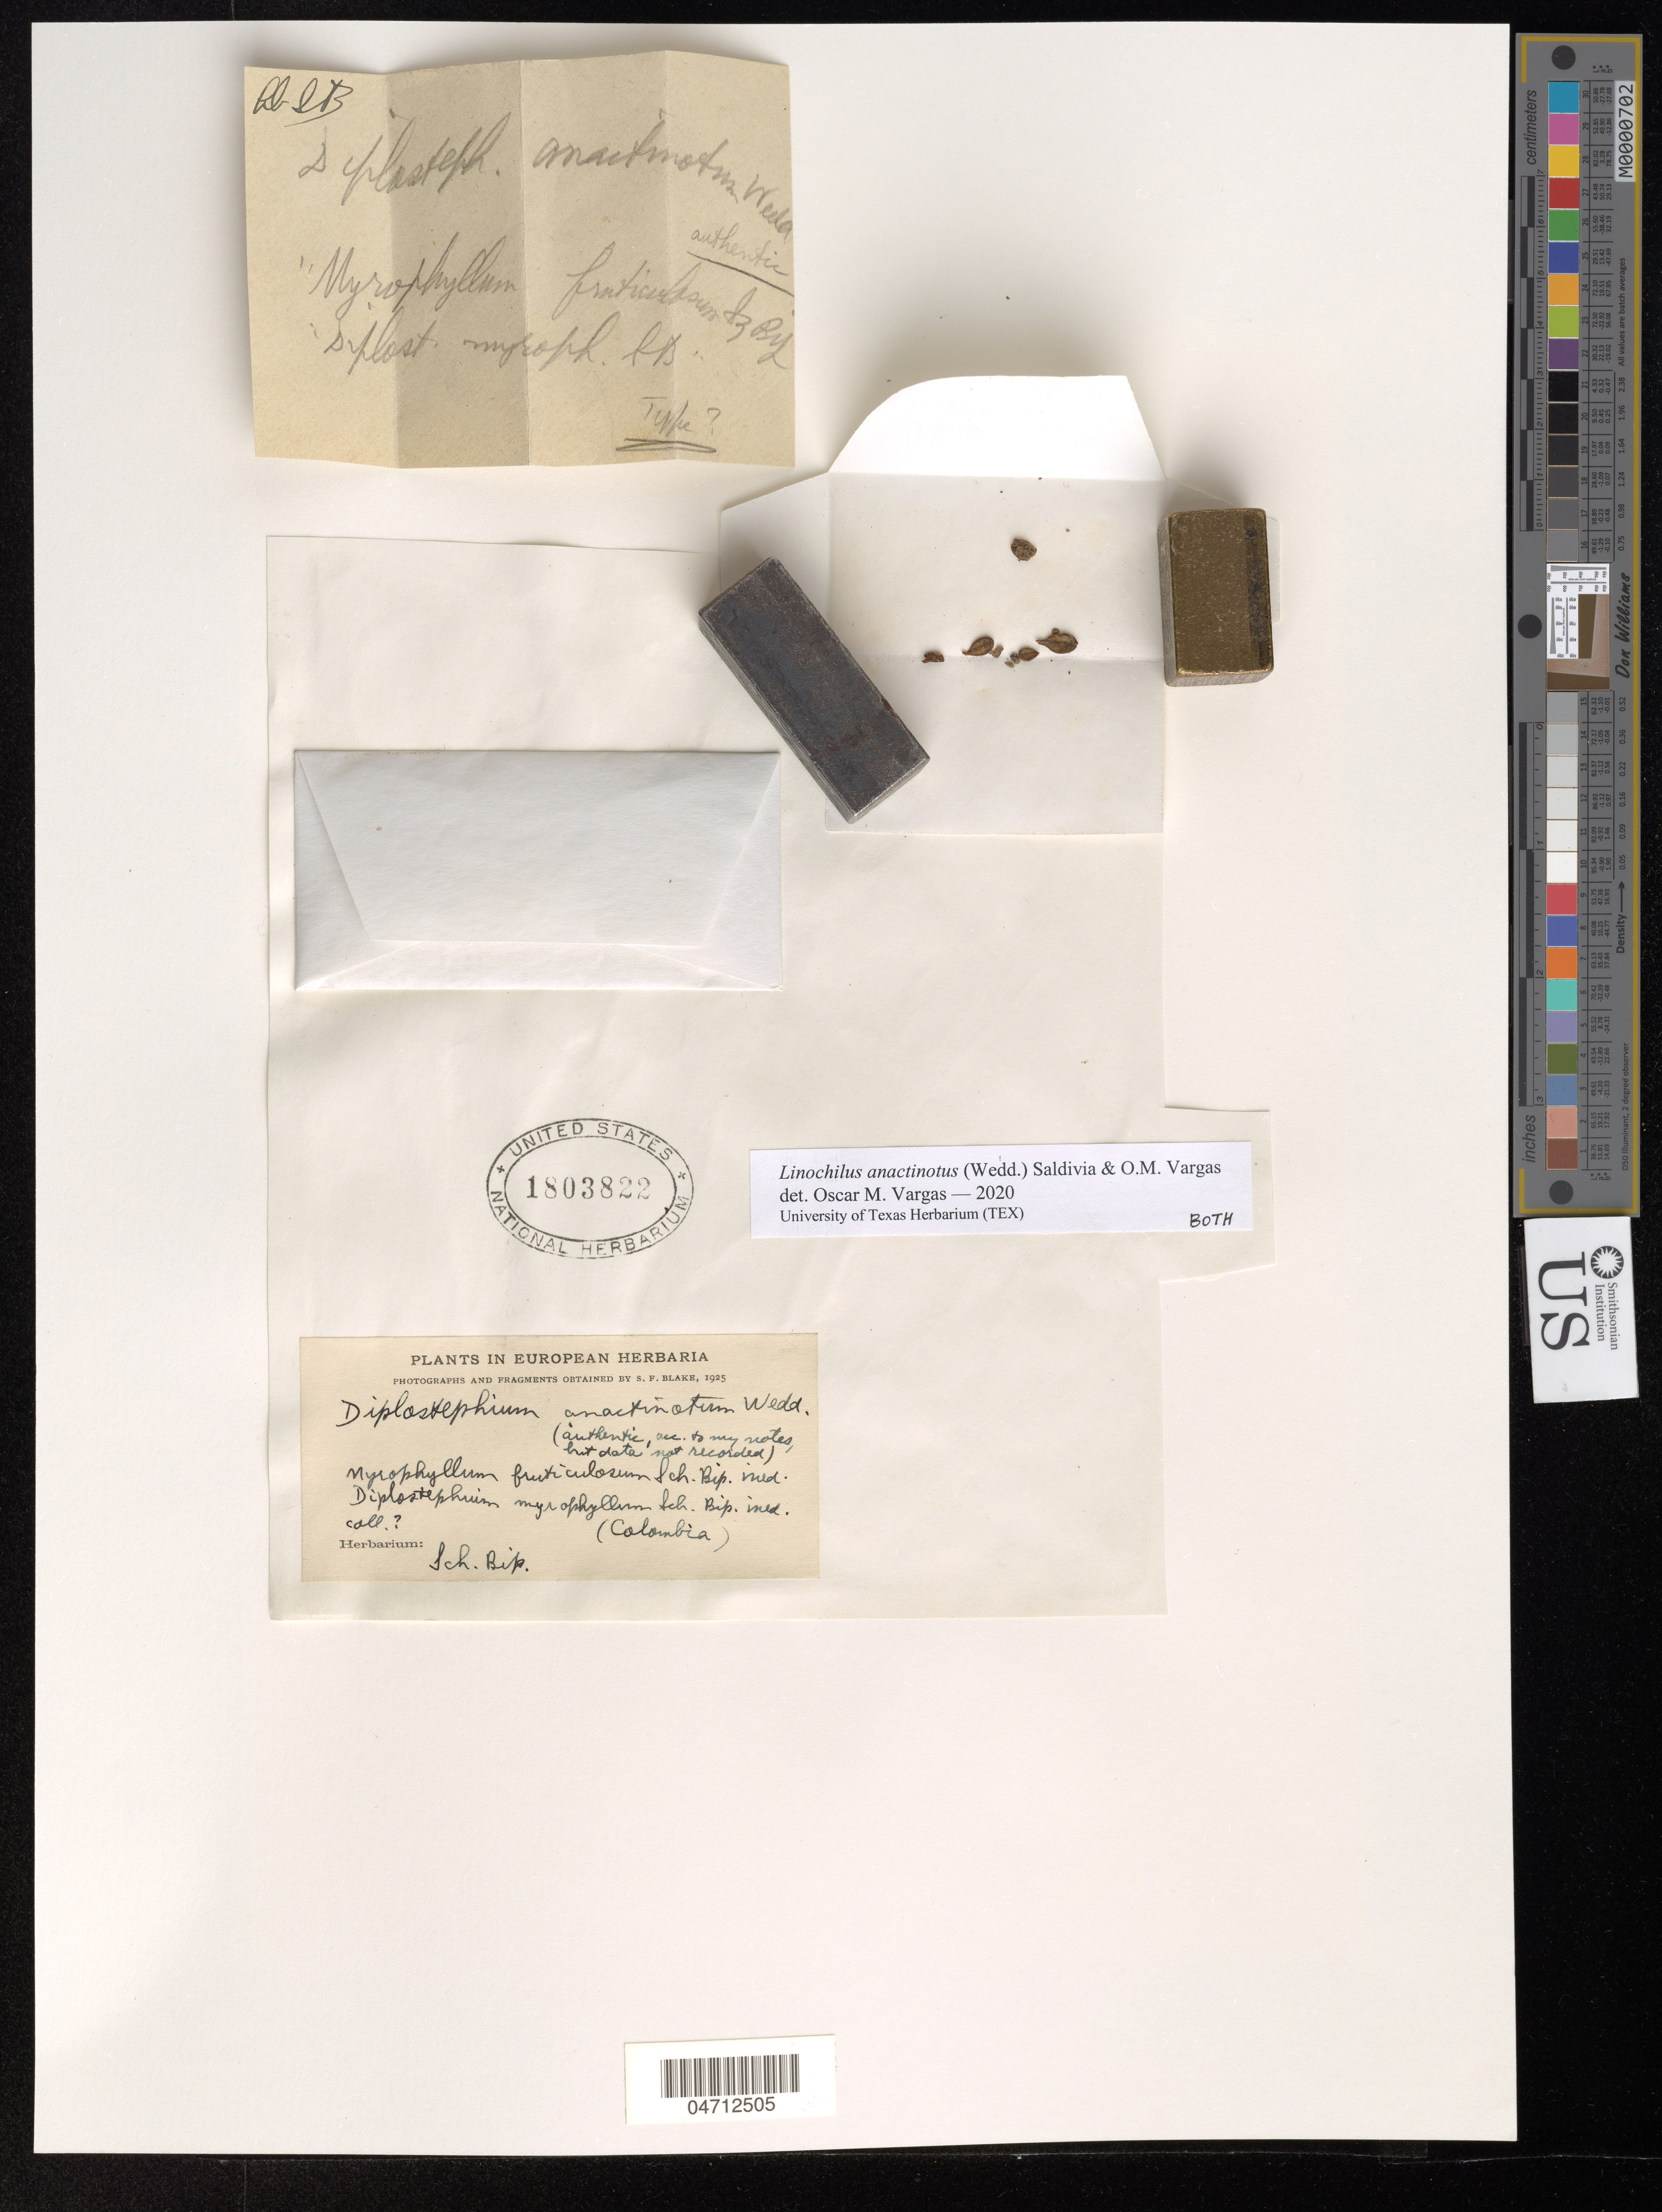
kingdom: Plantae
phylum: Tracheophyta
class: Magnoliopsida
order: Asterales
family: Asteraceae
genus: Linochilus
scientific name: Linochilus anactinotus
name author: (Wedd.) Saldivia & O.M. Vargas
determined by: Vargas, Oscar M.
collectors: ex herb. Schultz Bip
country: Colombia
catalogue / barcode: US 1803822-4